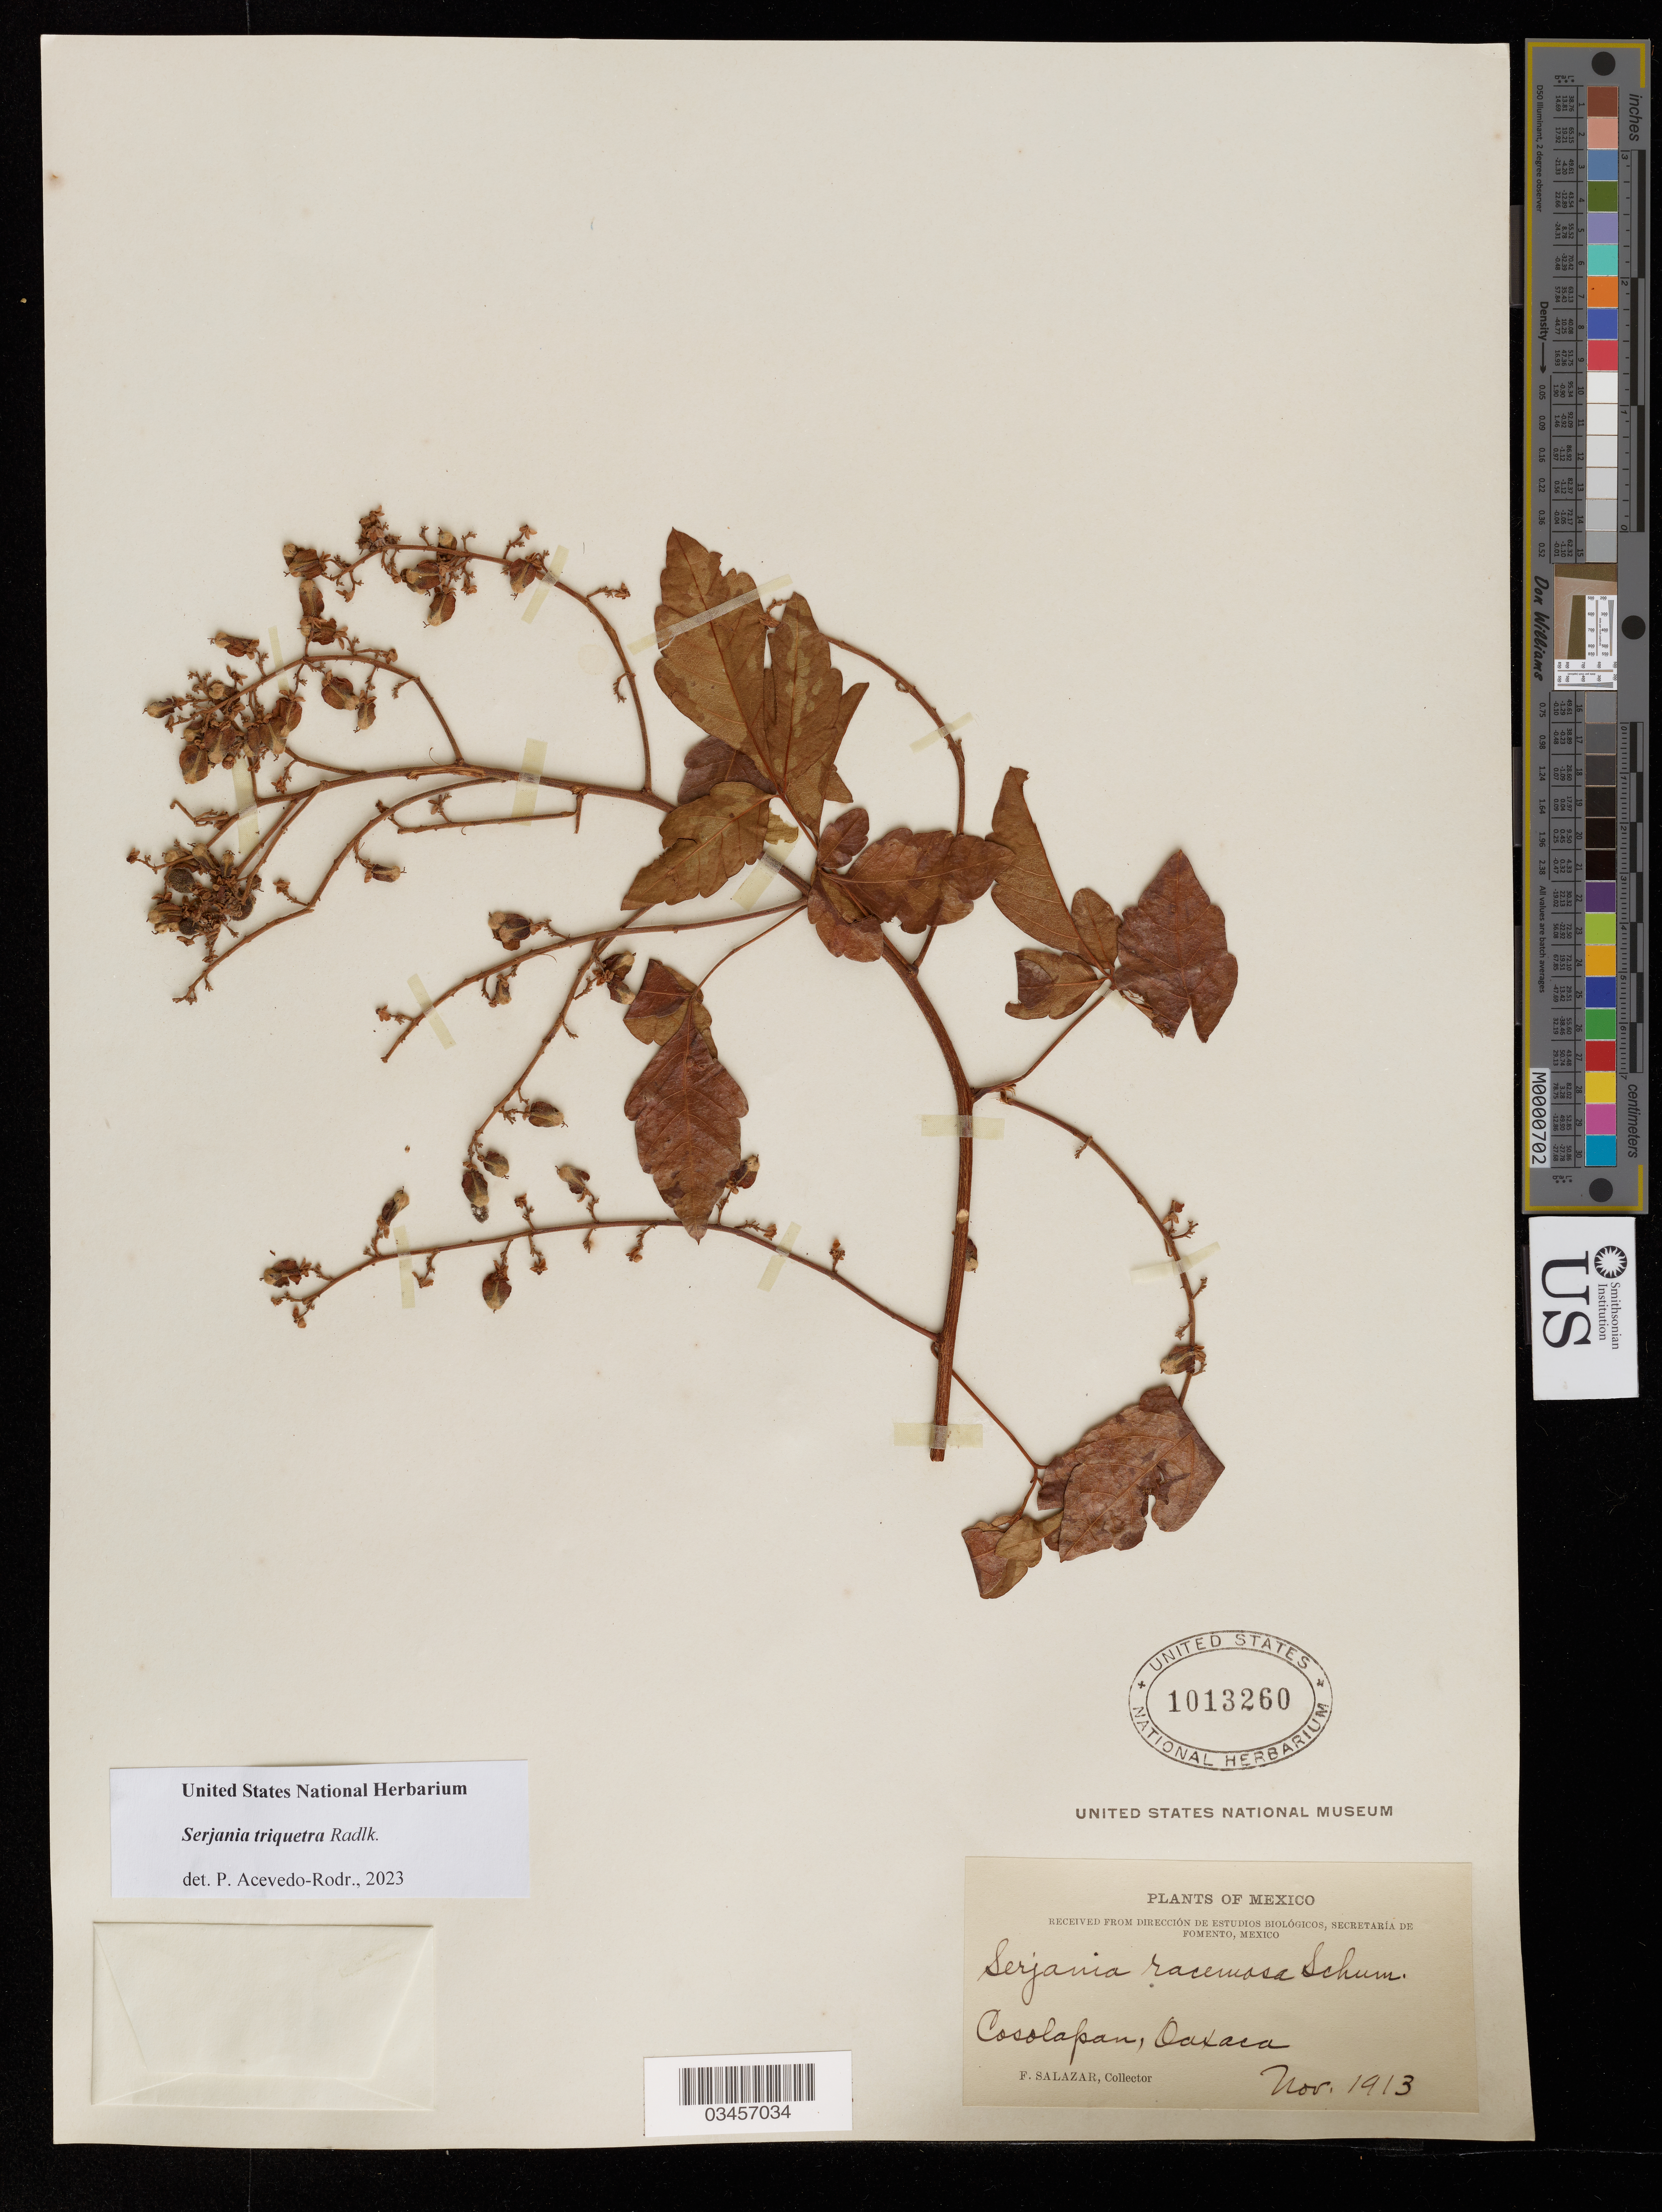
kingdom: Plantae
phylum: Tracheophyta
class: Magnoliopsida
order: Sapindales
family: Sapindaceae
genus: Serjania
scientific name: Serjania triquetra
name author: Radlk.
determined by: Acevedo-Rodriguez, P., (US), Smithsonian Institution - National Museum of Natural History (UNITED STATES)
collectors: F. Salazar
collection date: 1913-11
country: Mexico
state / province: Oaxaca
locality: Cosolapan.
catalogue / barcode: US 1013260